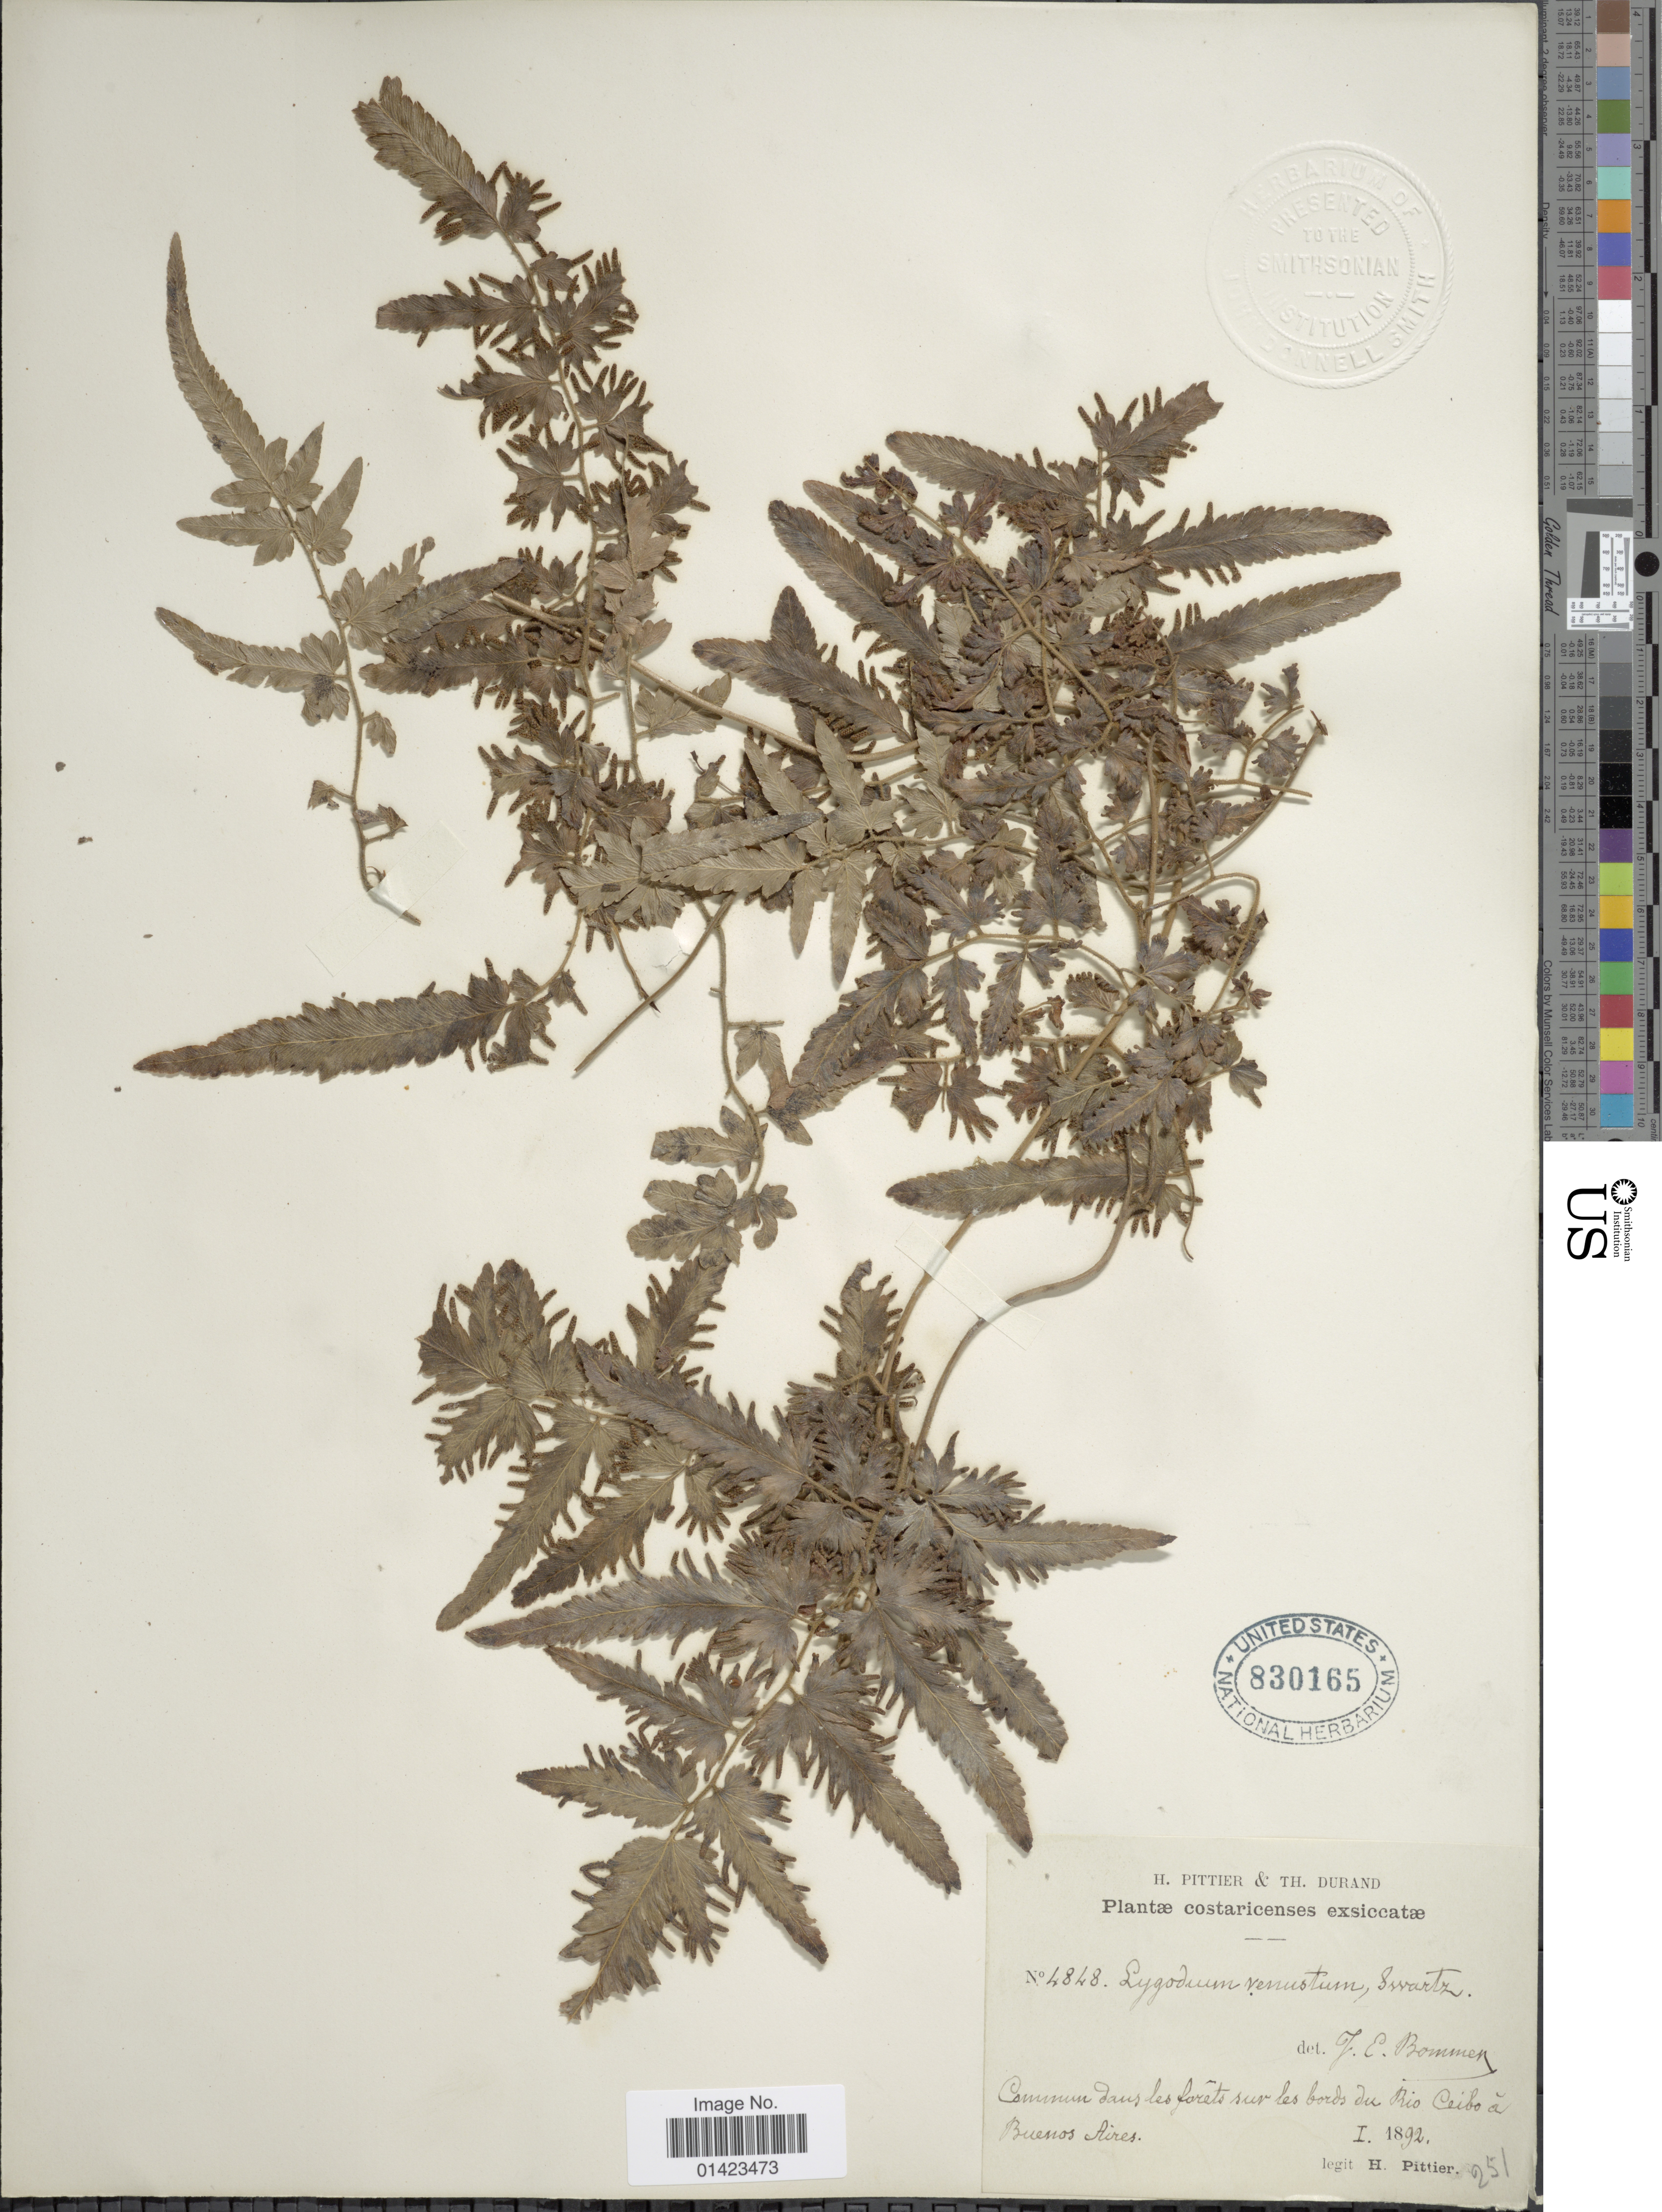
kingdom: Plantae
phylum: Tracheophyta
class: Polypodiopsida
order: Schizaeales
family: Lygodiaceae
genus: Lygodium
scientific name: Lygodium venustum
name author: Sw.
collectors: H. F. Pittier & T. Durand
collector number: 4848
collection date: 1892-01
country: Costa Rica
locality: Commun dans les forets sur les bords du Rio Ceibo a Buenos Aires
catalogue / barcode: US 830165